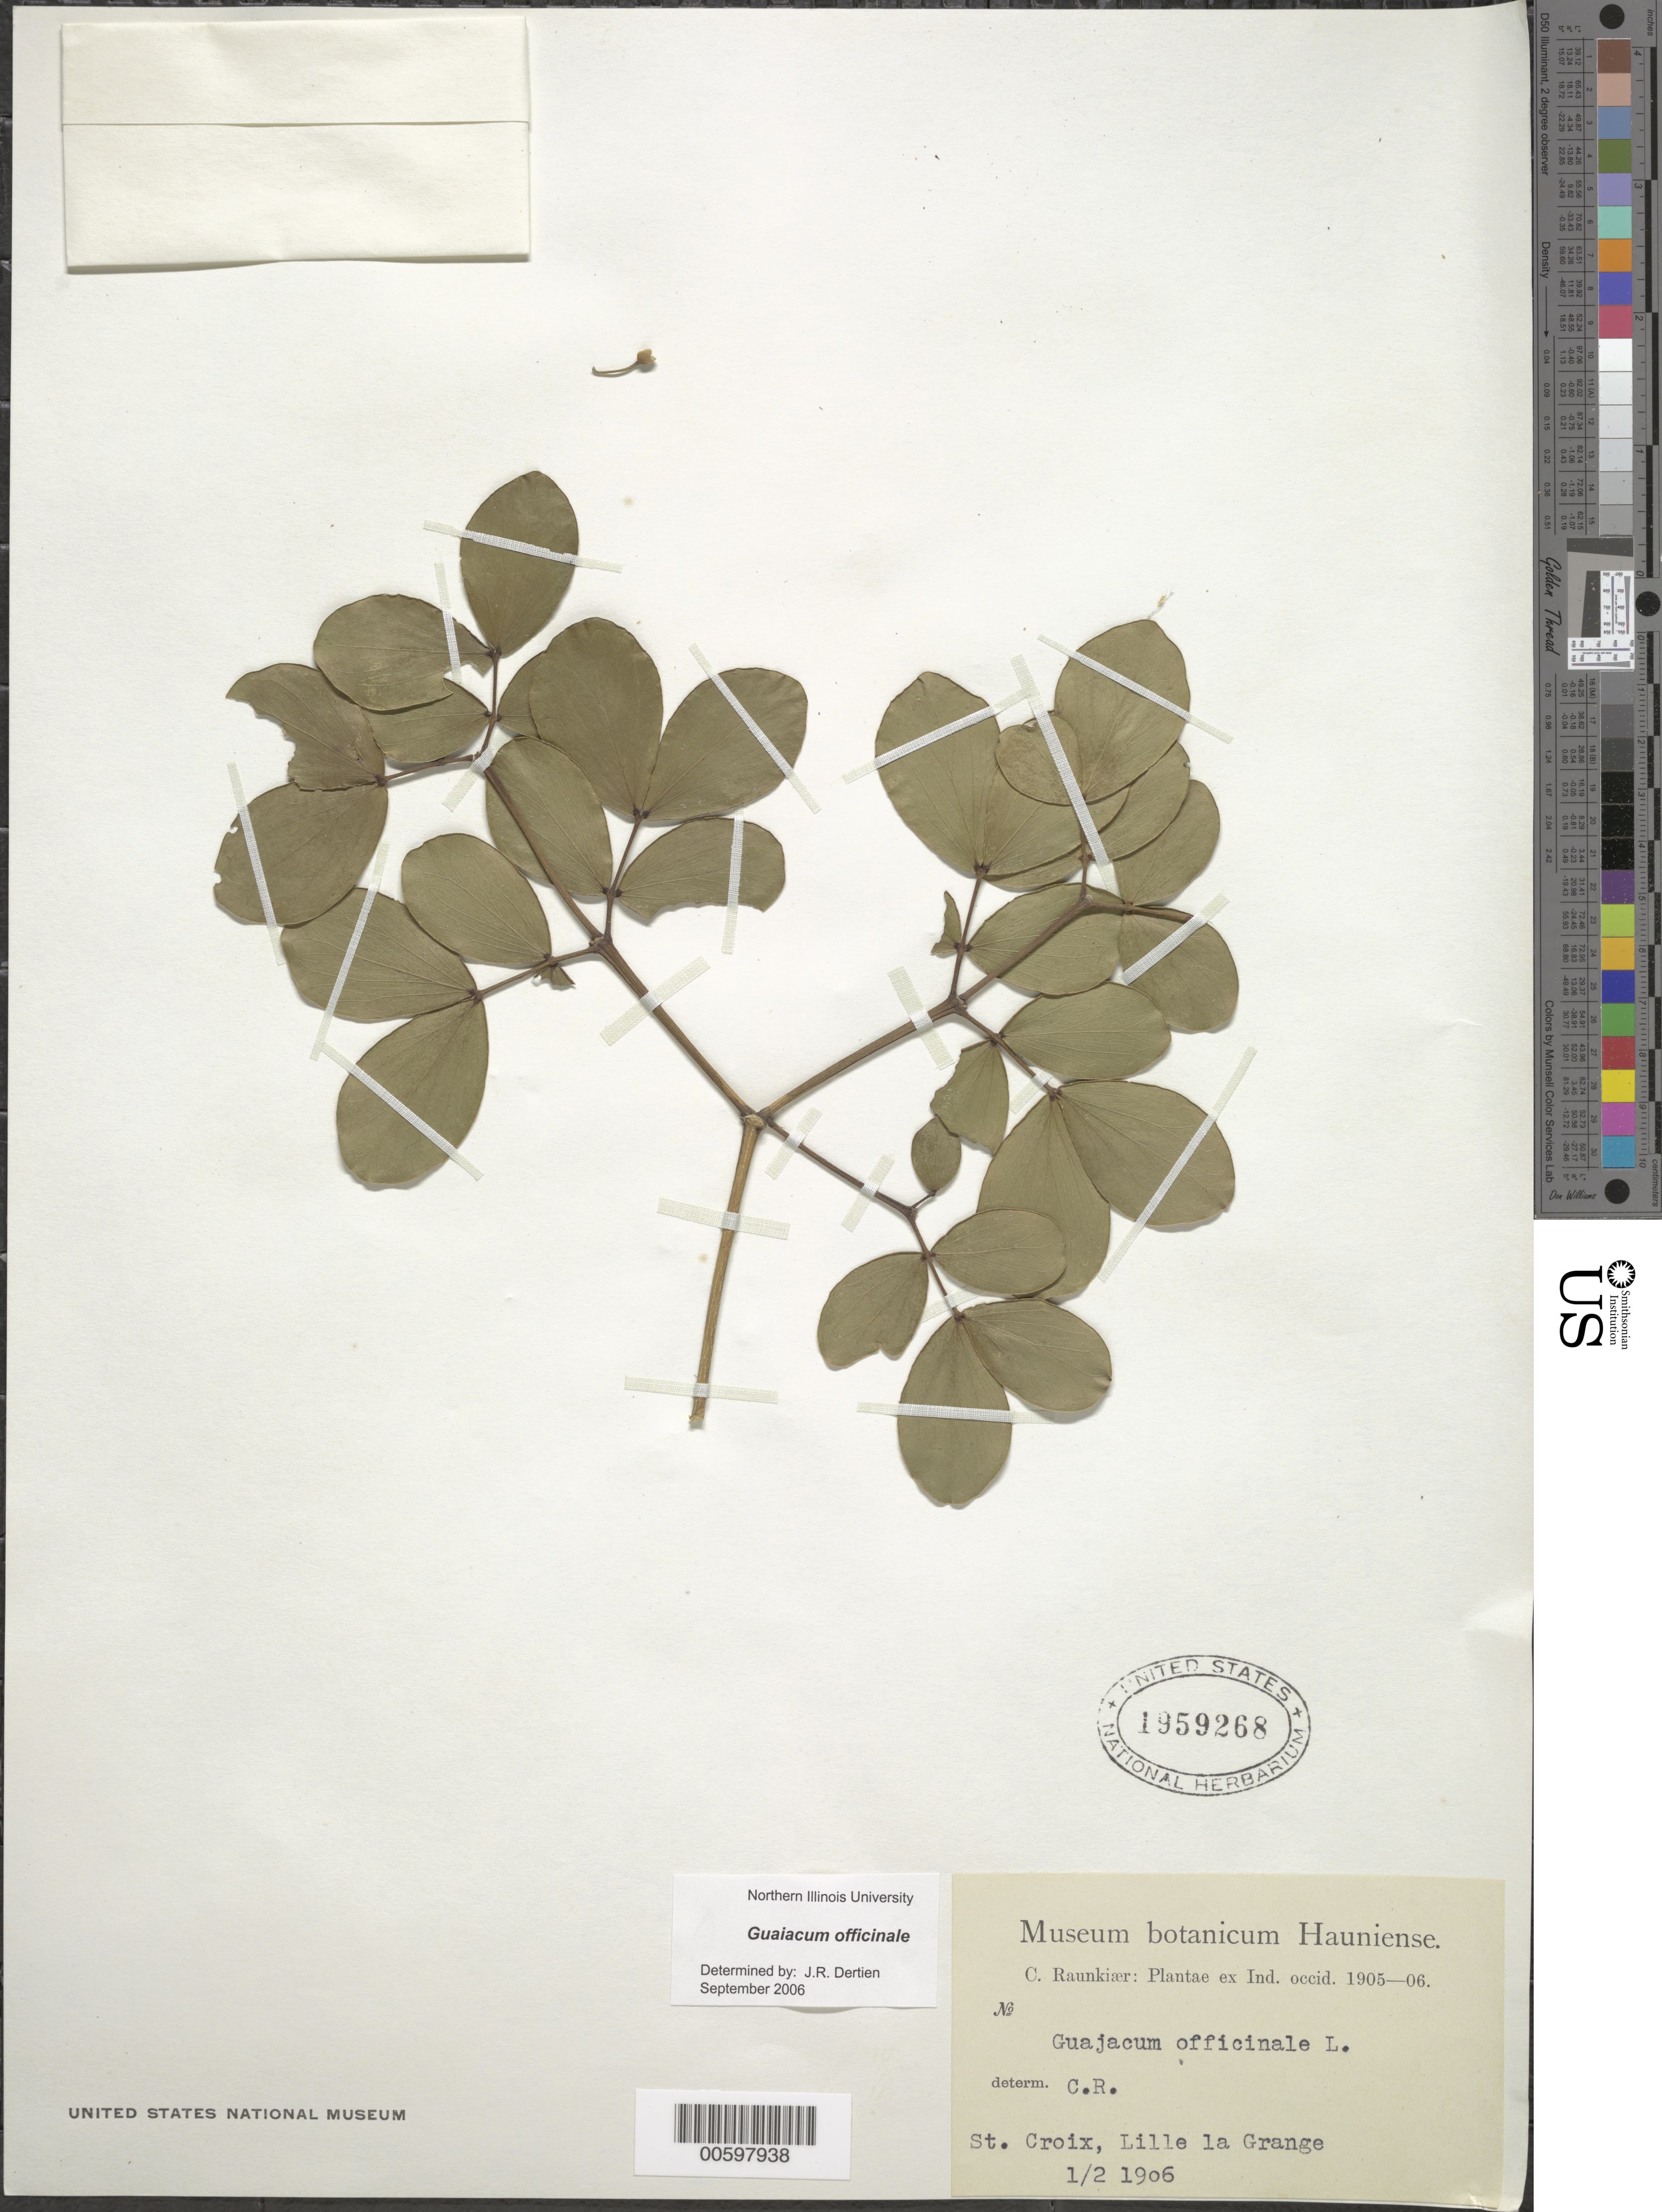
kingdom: Plantae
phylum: Tracheophyta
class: Magnoliopsida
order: Zygophyllales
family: Zygophyllaceae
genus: Guaiacum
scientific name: Guaiacum officinale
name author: L.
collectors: C. C. Raunkiaer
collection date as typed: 01 Feb 1906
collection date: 1906-02-01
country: U.S. Virgin Islands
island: St. Croix Island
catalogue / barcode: US 1959268